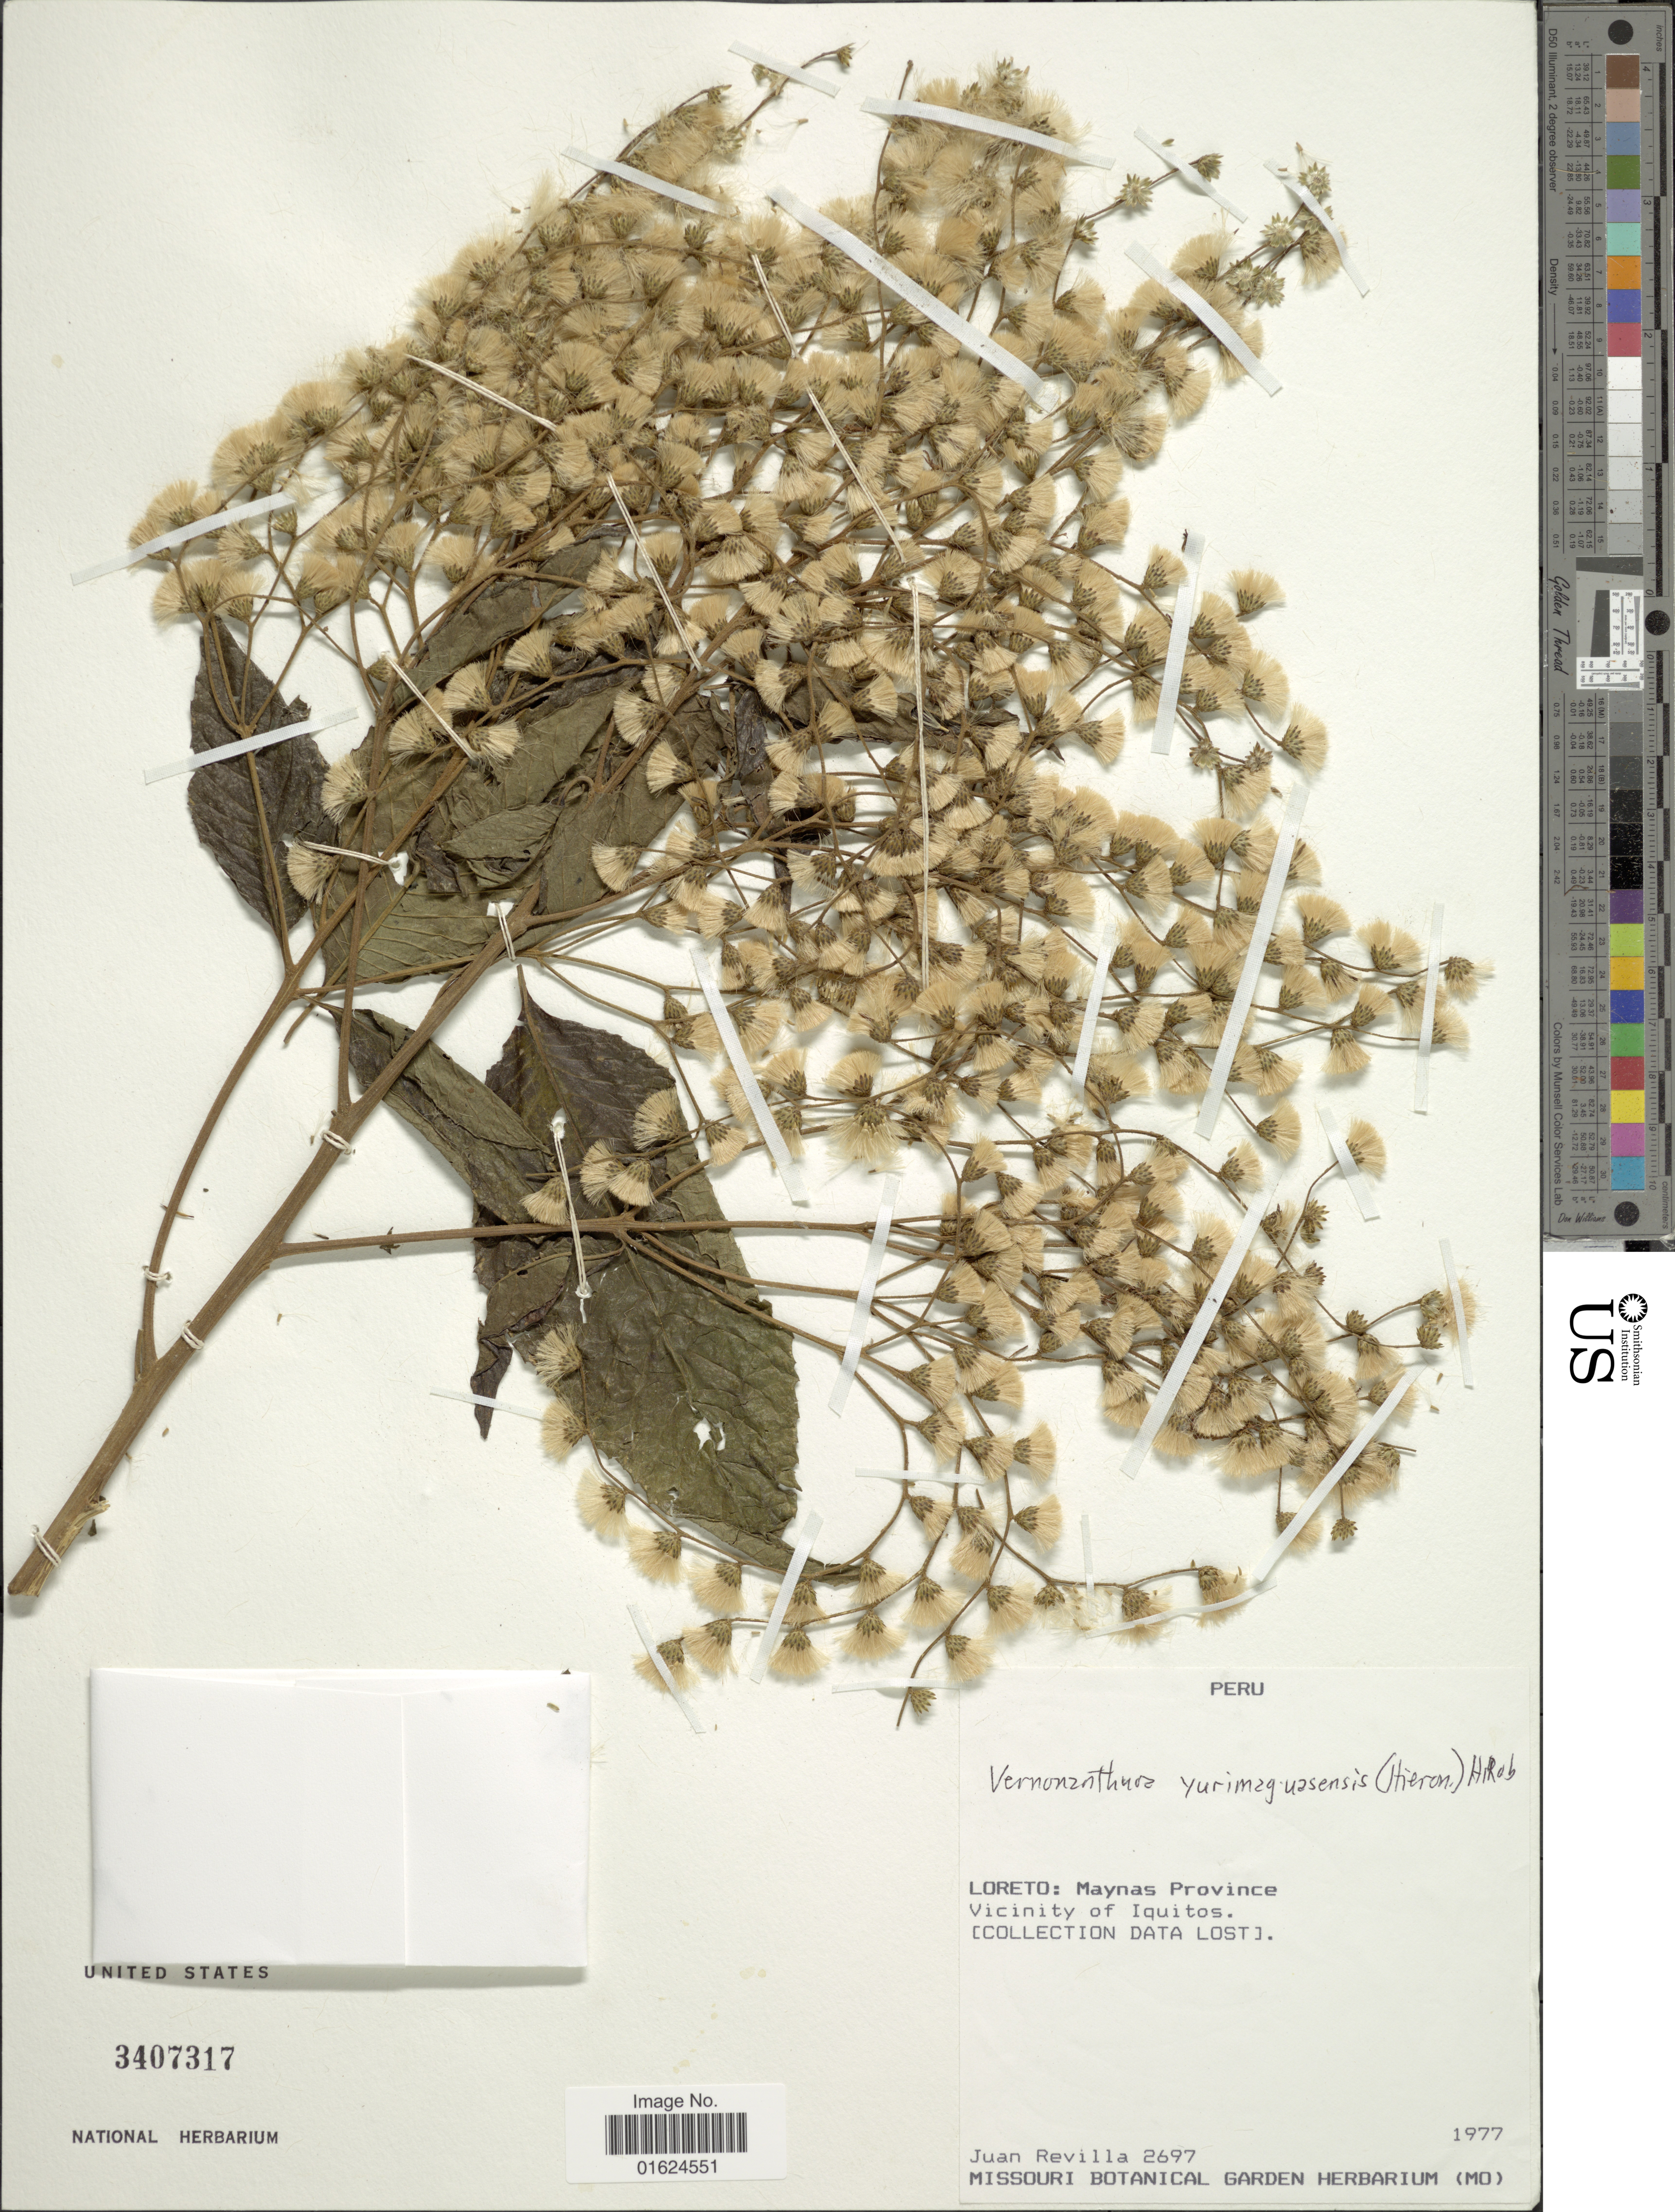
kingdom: Plantae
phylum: Tracheophyta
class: Magnoliopsida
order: Asterales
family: Asteraceae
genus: Vernonanthura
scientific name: Vernonanthura patens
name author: (Kunth) H. Rob.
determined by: Renon, Polla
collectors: J. Revilla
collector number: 2697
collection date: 1977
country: Peru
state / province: Loreto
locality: Maynas Province. Vicinity of Iquitos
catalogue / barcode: US 3407317